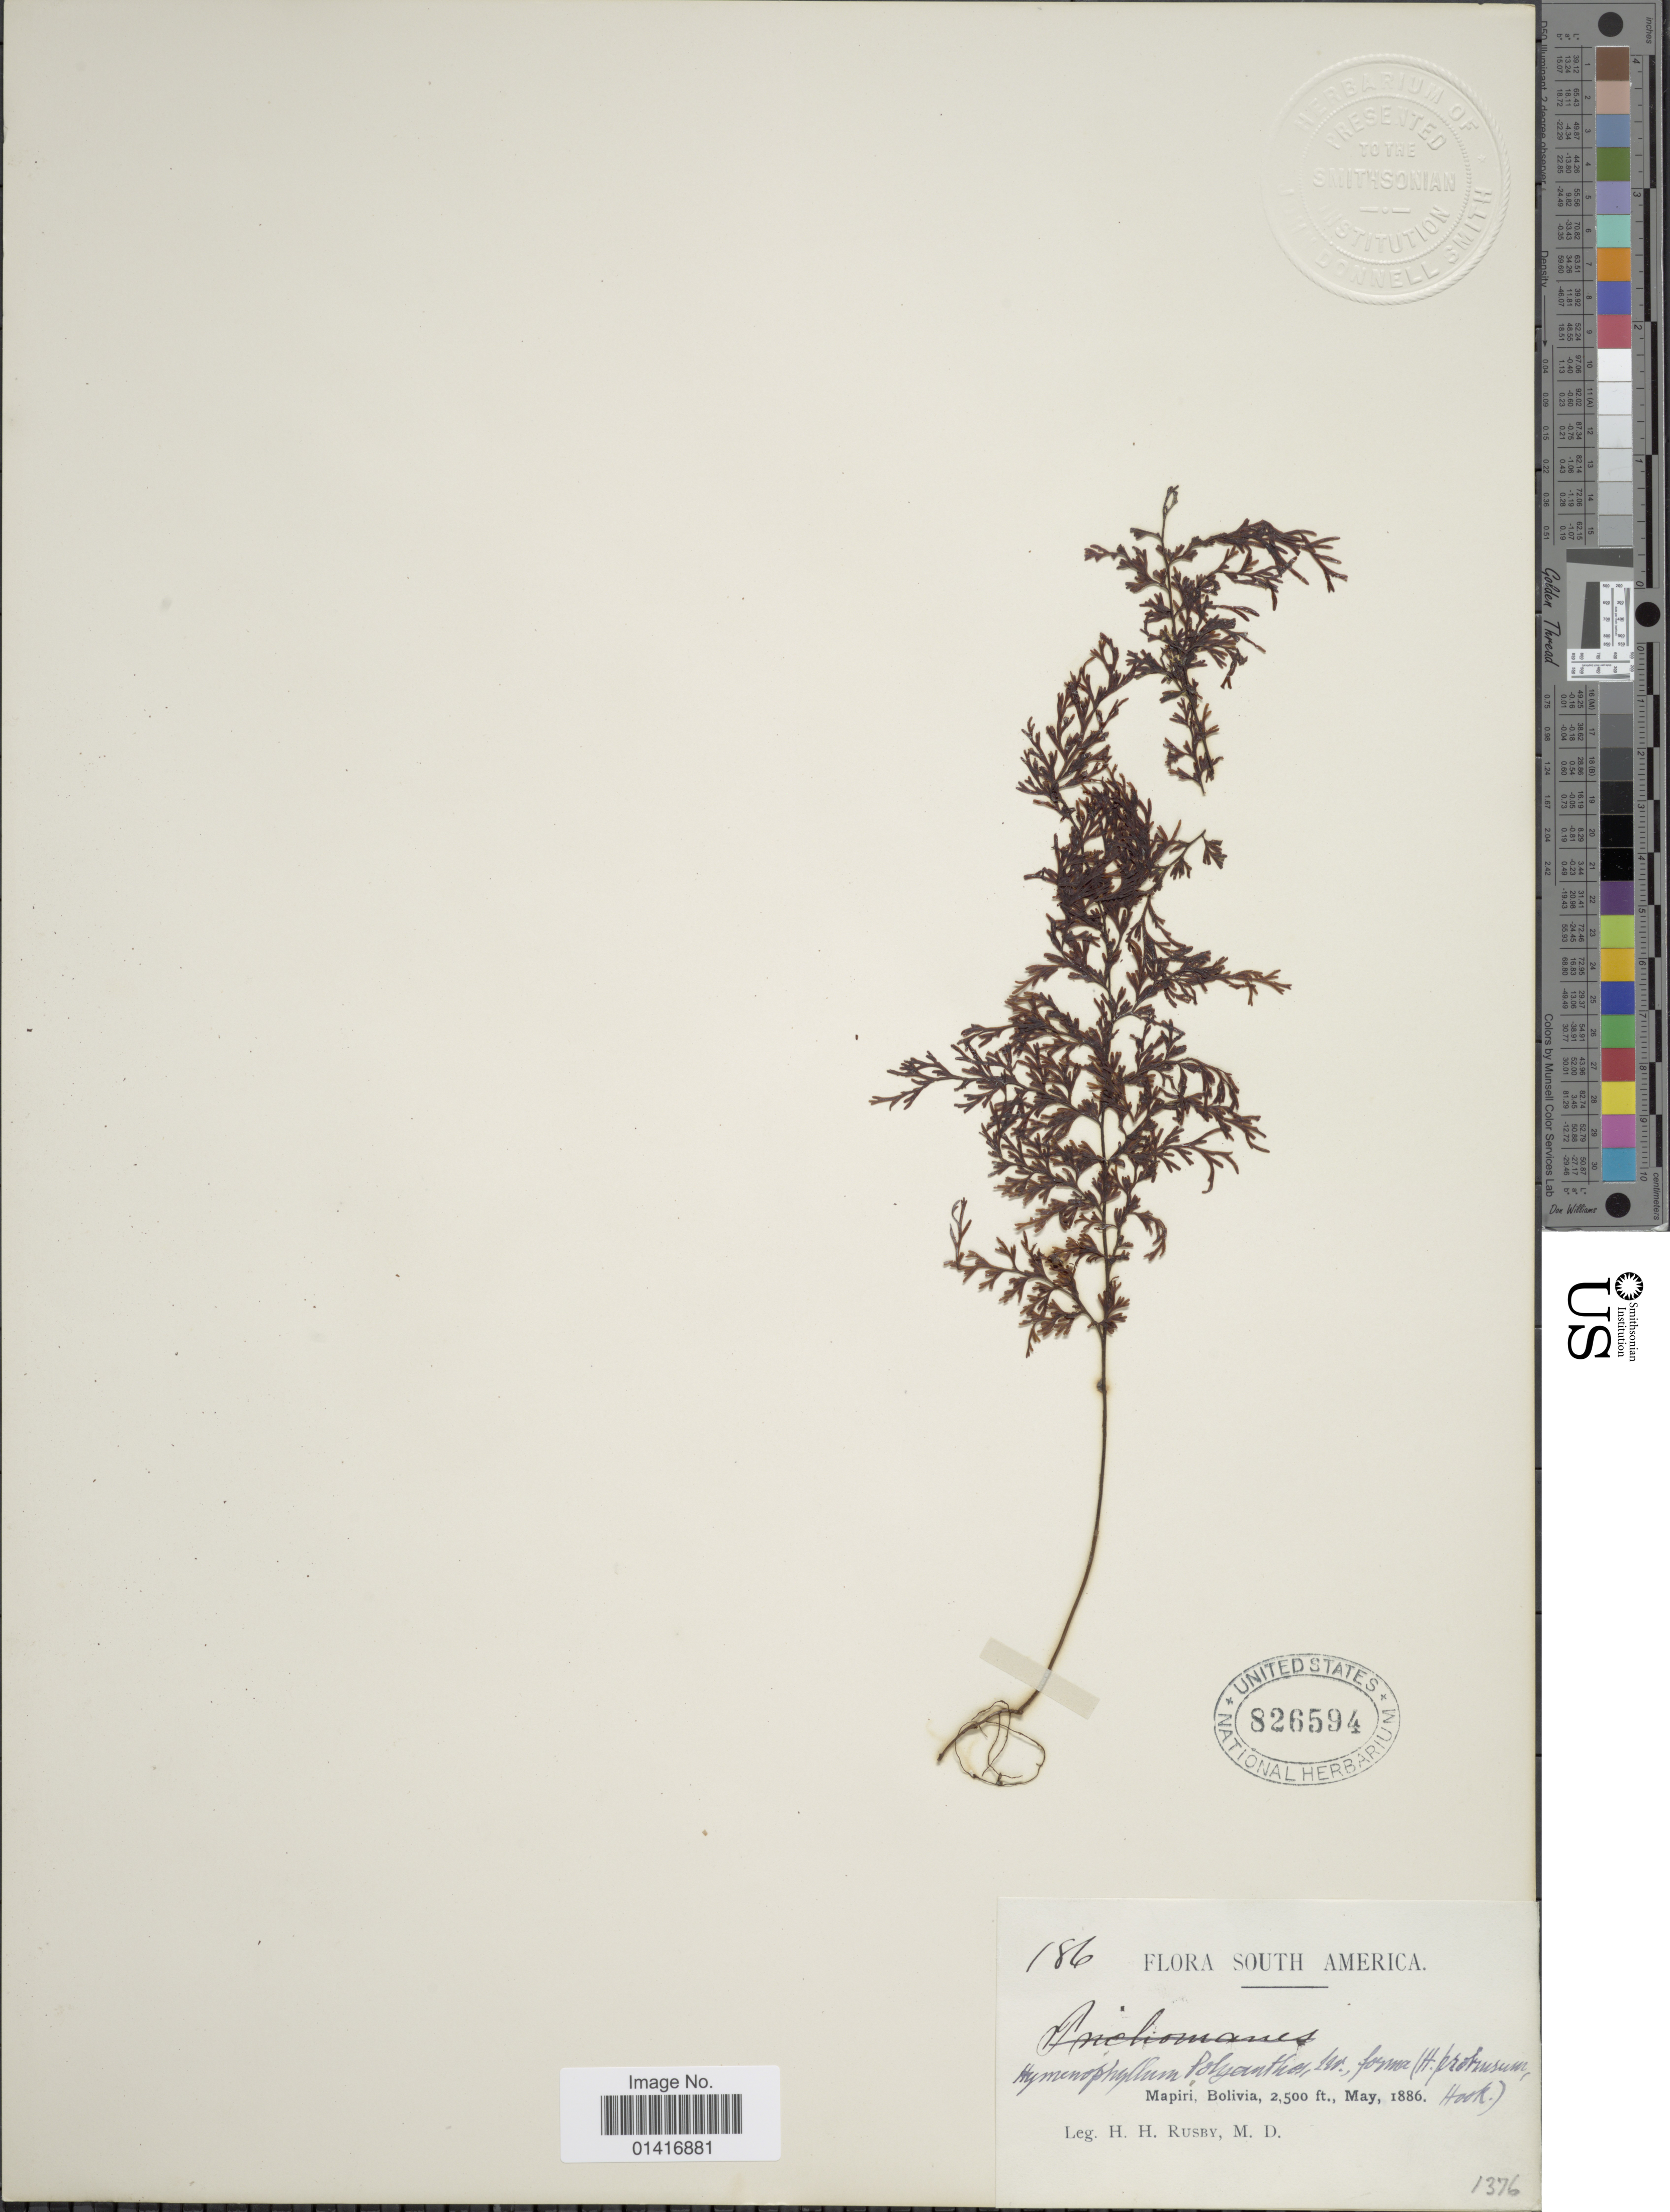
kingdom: Plantae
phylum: Tracheophyta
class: Polypodiopsida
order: Hymenophyllales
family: Hymenophyllaceae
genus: Hymenophyllum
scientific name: Hymenophyllum polyanthos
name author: (Sw.) Sw.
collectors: H. H. Rusby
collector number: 186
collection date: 1886-05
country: Bolivia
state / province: La Páz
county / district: Larecaja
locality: Mapiri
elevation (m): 762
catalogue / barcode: US 826594